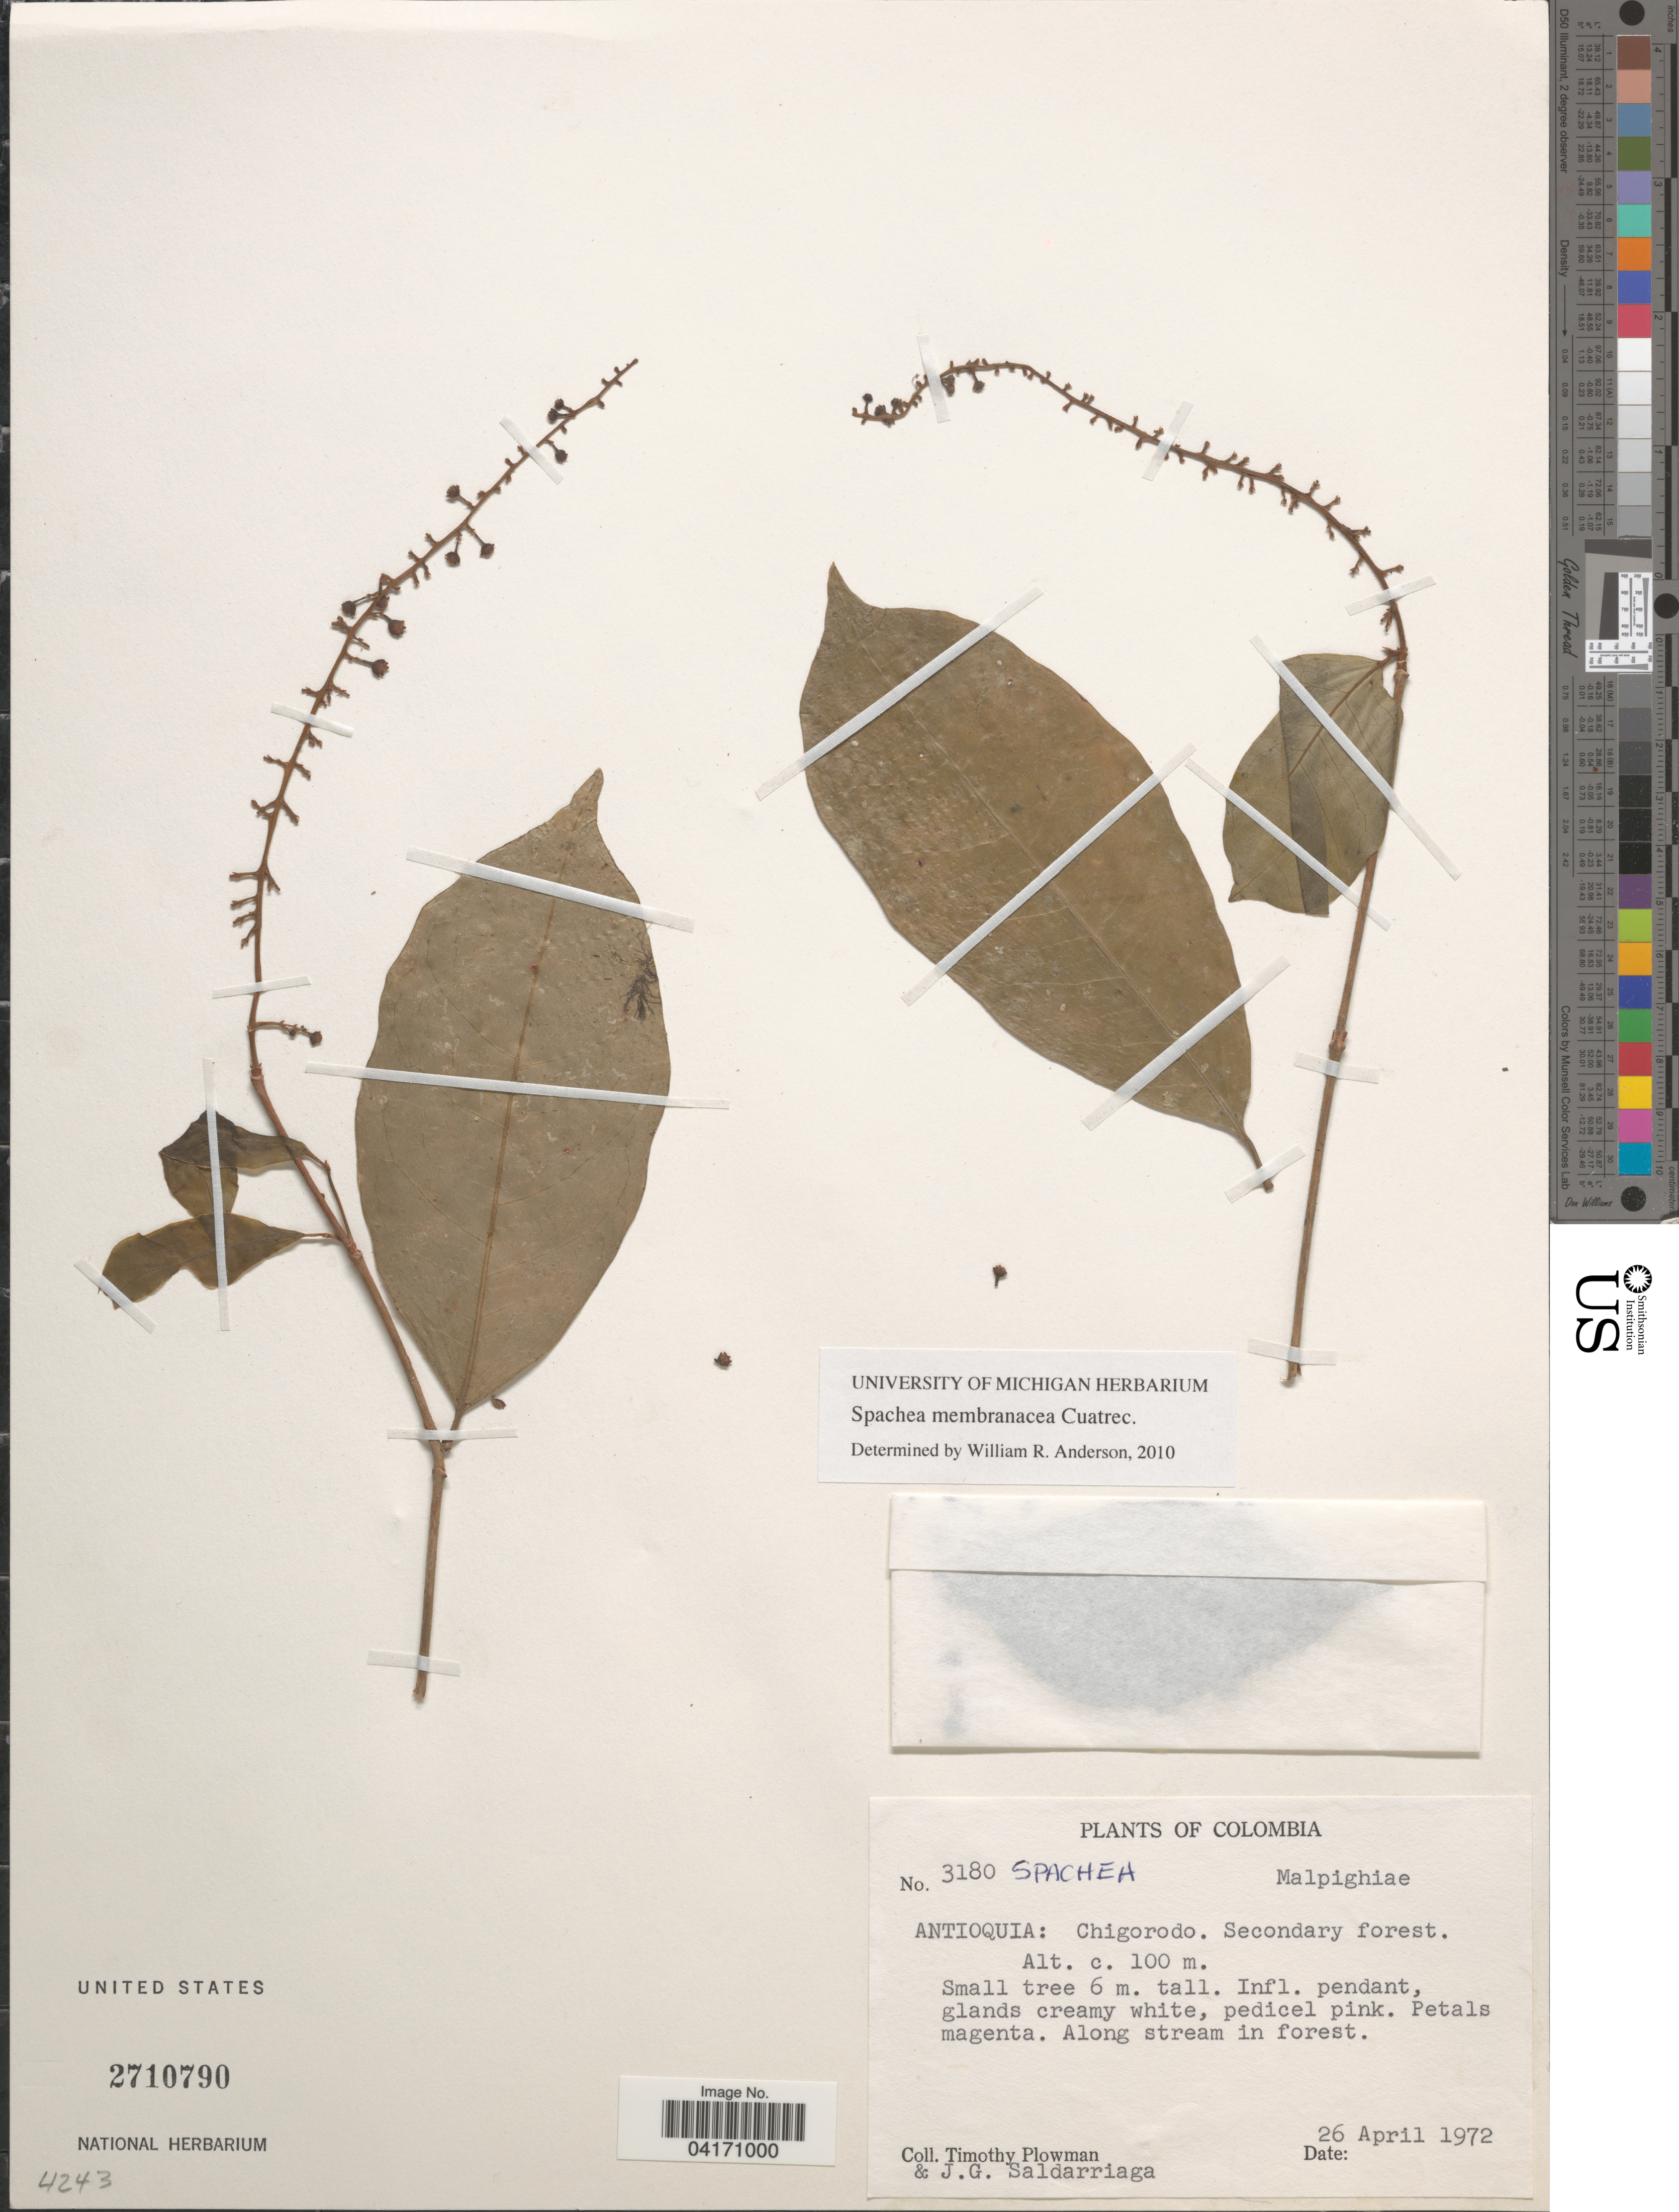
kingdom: Plantae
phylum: Tracheophyta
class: Magnoliopsida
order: Malpighiales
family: Malpighiaceae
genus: Spachea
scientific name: Spachea membranacea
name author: Cuatrec.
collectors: T. Plowman & J. Saldarriaga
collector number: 3180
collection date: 1972-04-26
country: Colombia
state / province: Antioquia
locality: Chigorodo. Secondary forest.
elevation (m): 100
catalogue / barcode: US 2710790